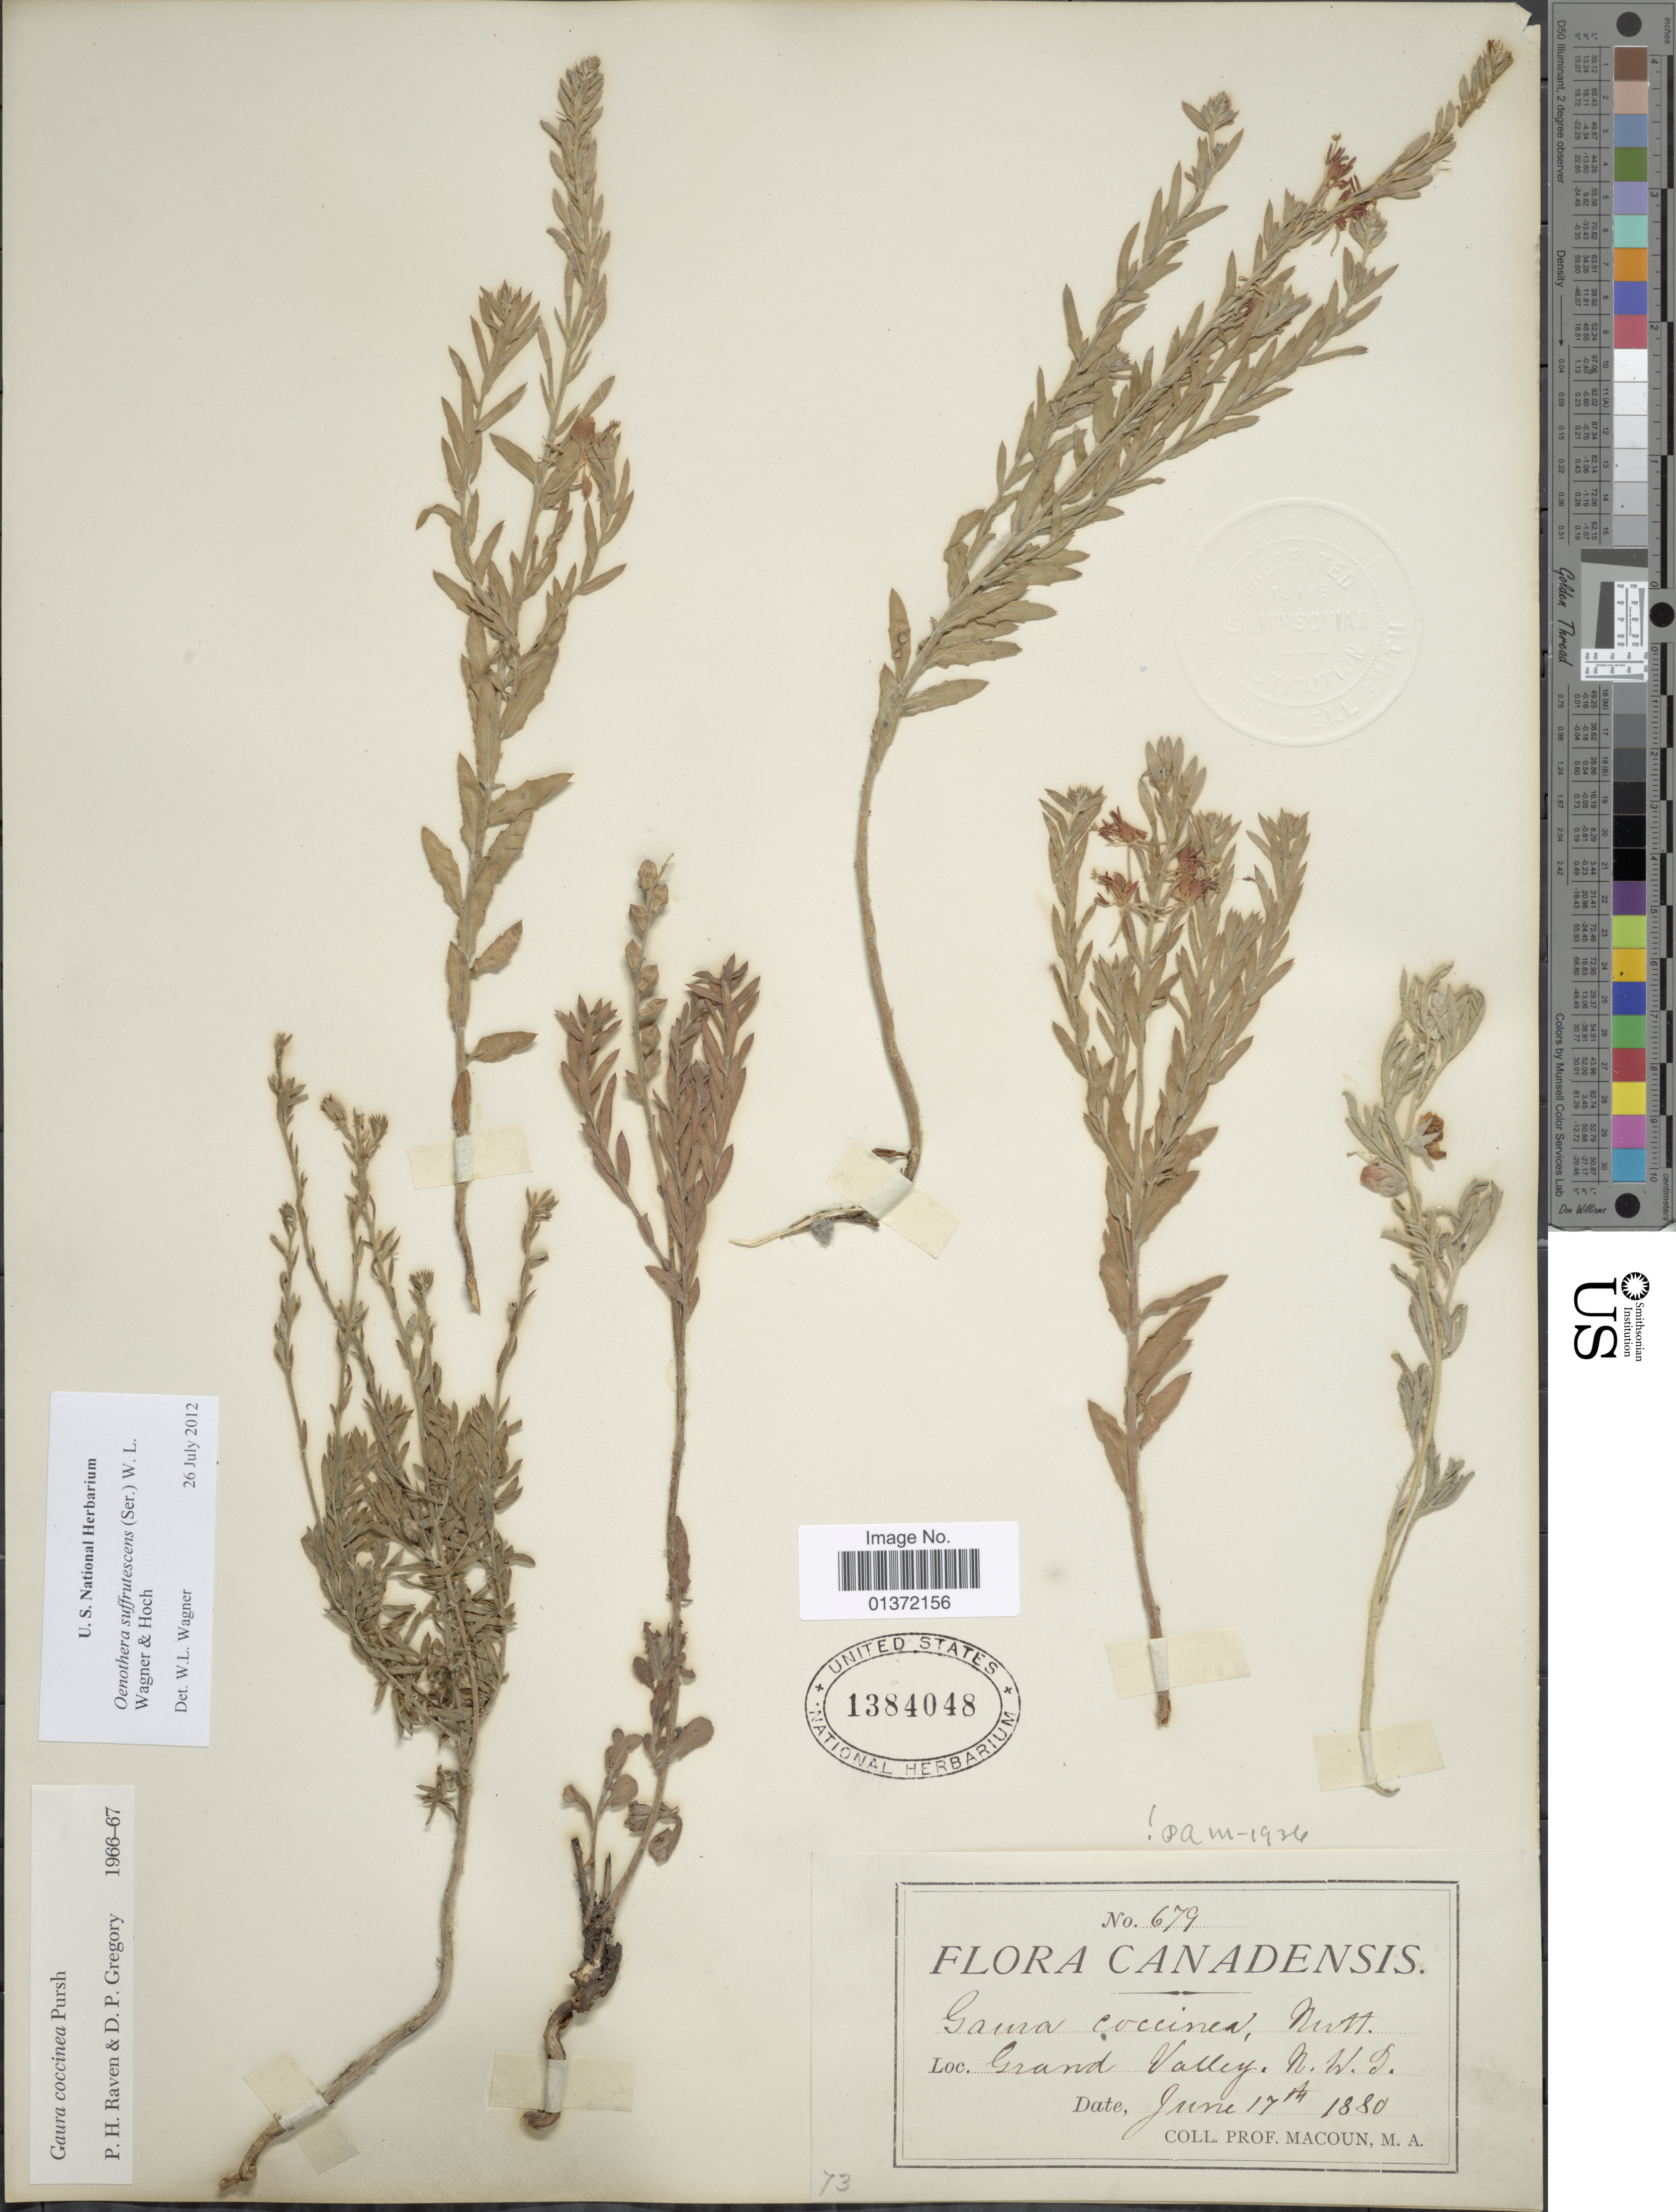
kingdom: Plantae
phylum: Tracheophyta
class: Magnoliopsida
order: Myrtales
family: Onagraceae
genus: Oenothera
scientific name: Oenothera suffrutescens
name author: (Ser.) W.L. Wagner & Hoch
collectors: J. Macoun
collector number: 679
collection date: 1880-06-17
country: Canada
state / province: Ontario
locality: Grand Valley, N.W.S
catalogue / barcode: US 1384048